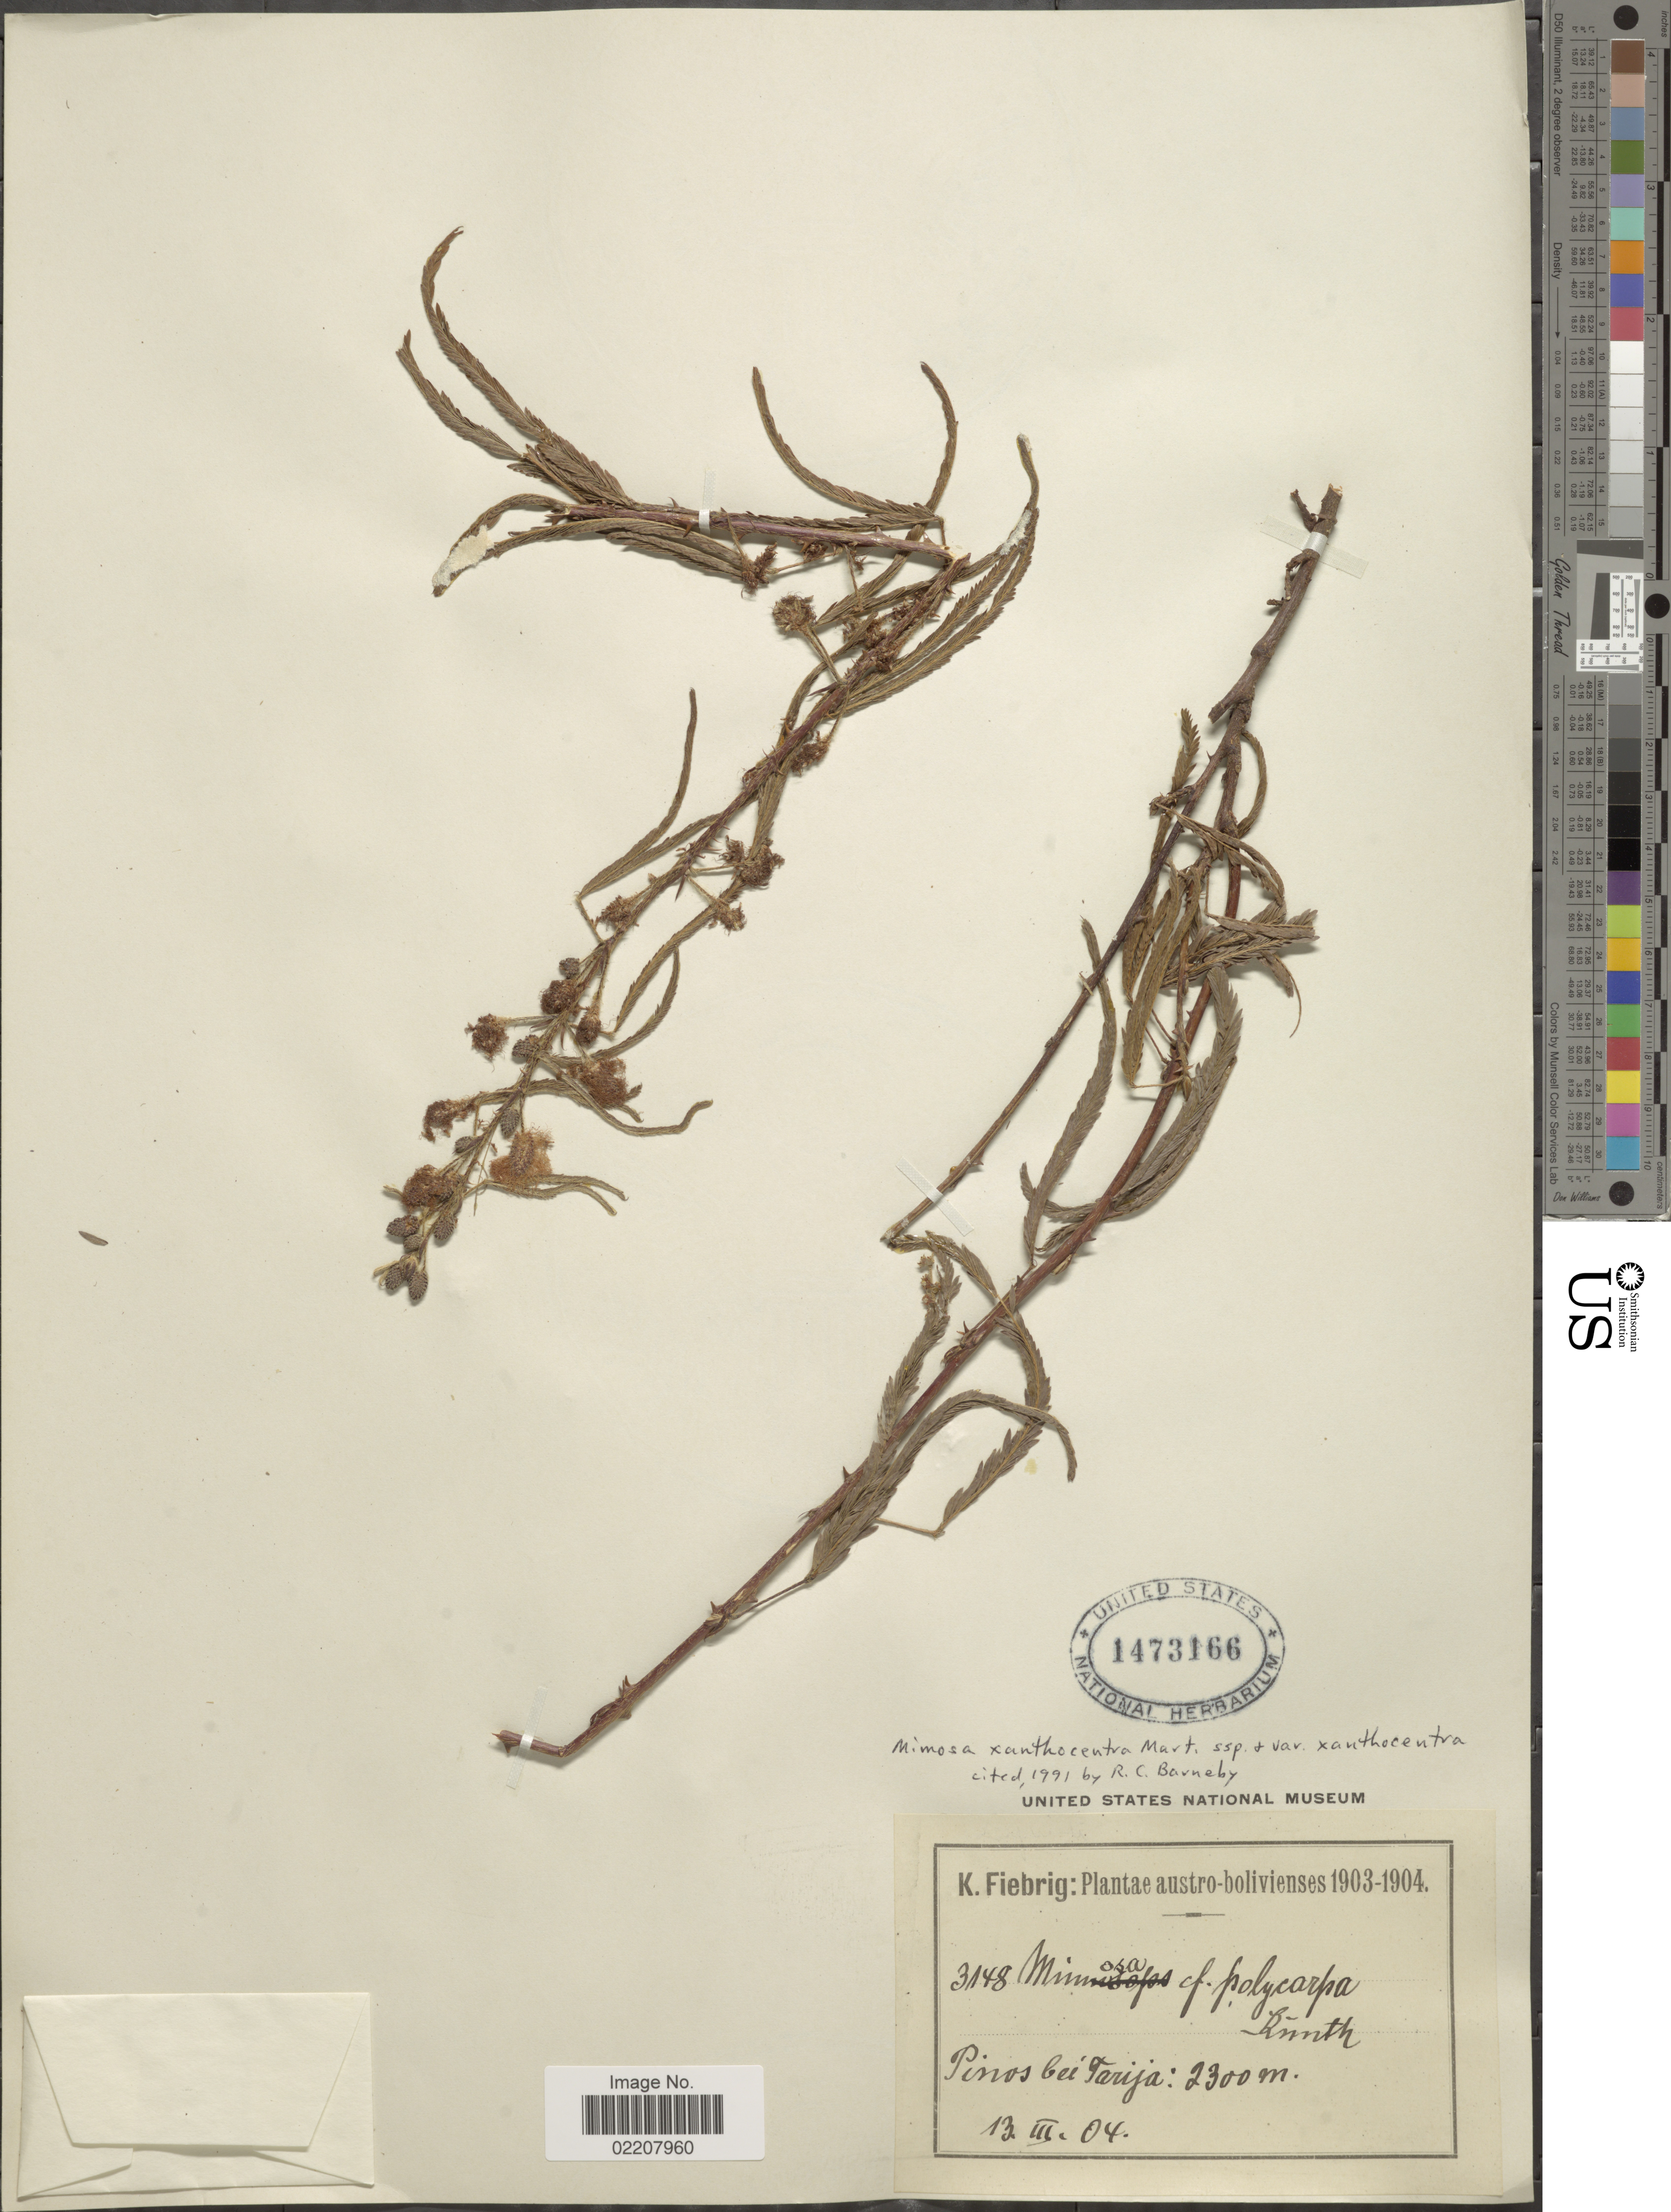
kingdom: Plantae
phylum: Tracheophyta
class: Magnoliopsida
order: Fabales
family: Fabaceae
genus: Mimosa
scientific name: Mimosa xanthocentra subsp. xanthocentra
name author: Mart.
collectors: K. Fiebrig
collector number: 3148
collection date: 1904-03-13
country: Bolivia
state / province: Tarija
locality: Pinos bei Tarija, austro-bolivienses.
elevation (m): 2300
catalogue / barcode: US 1473166